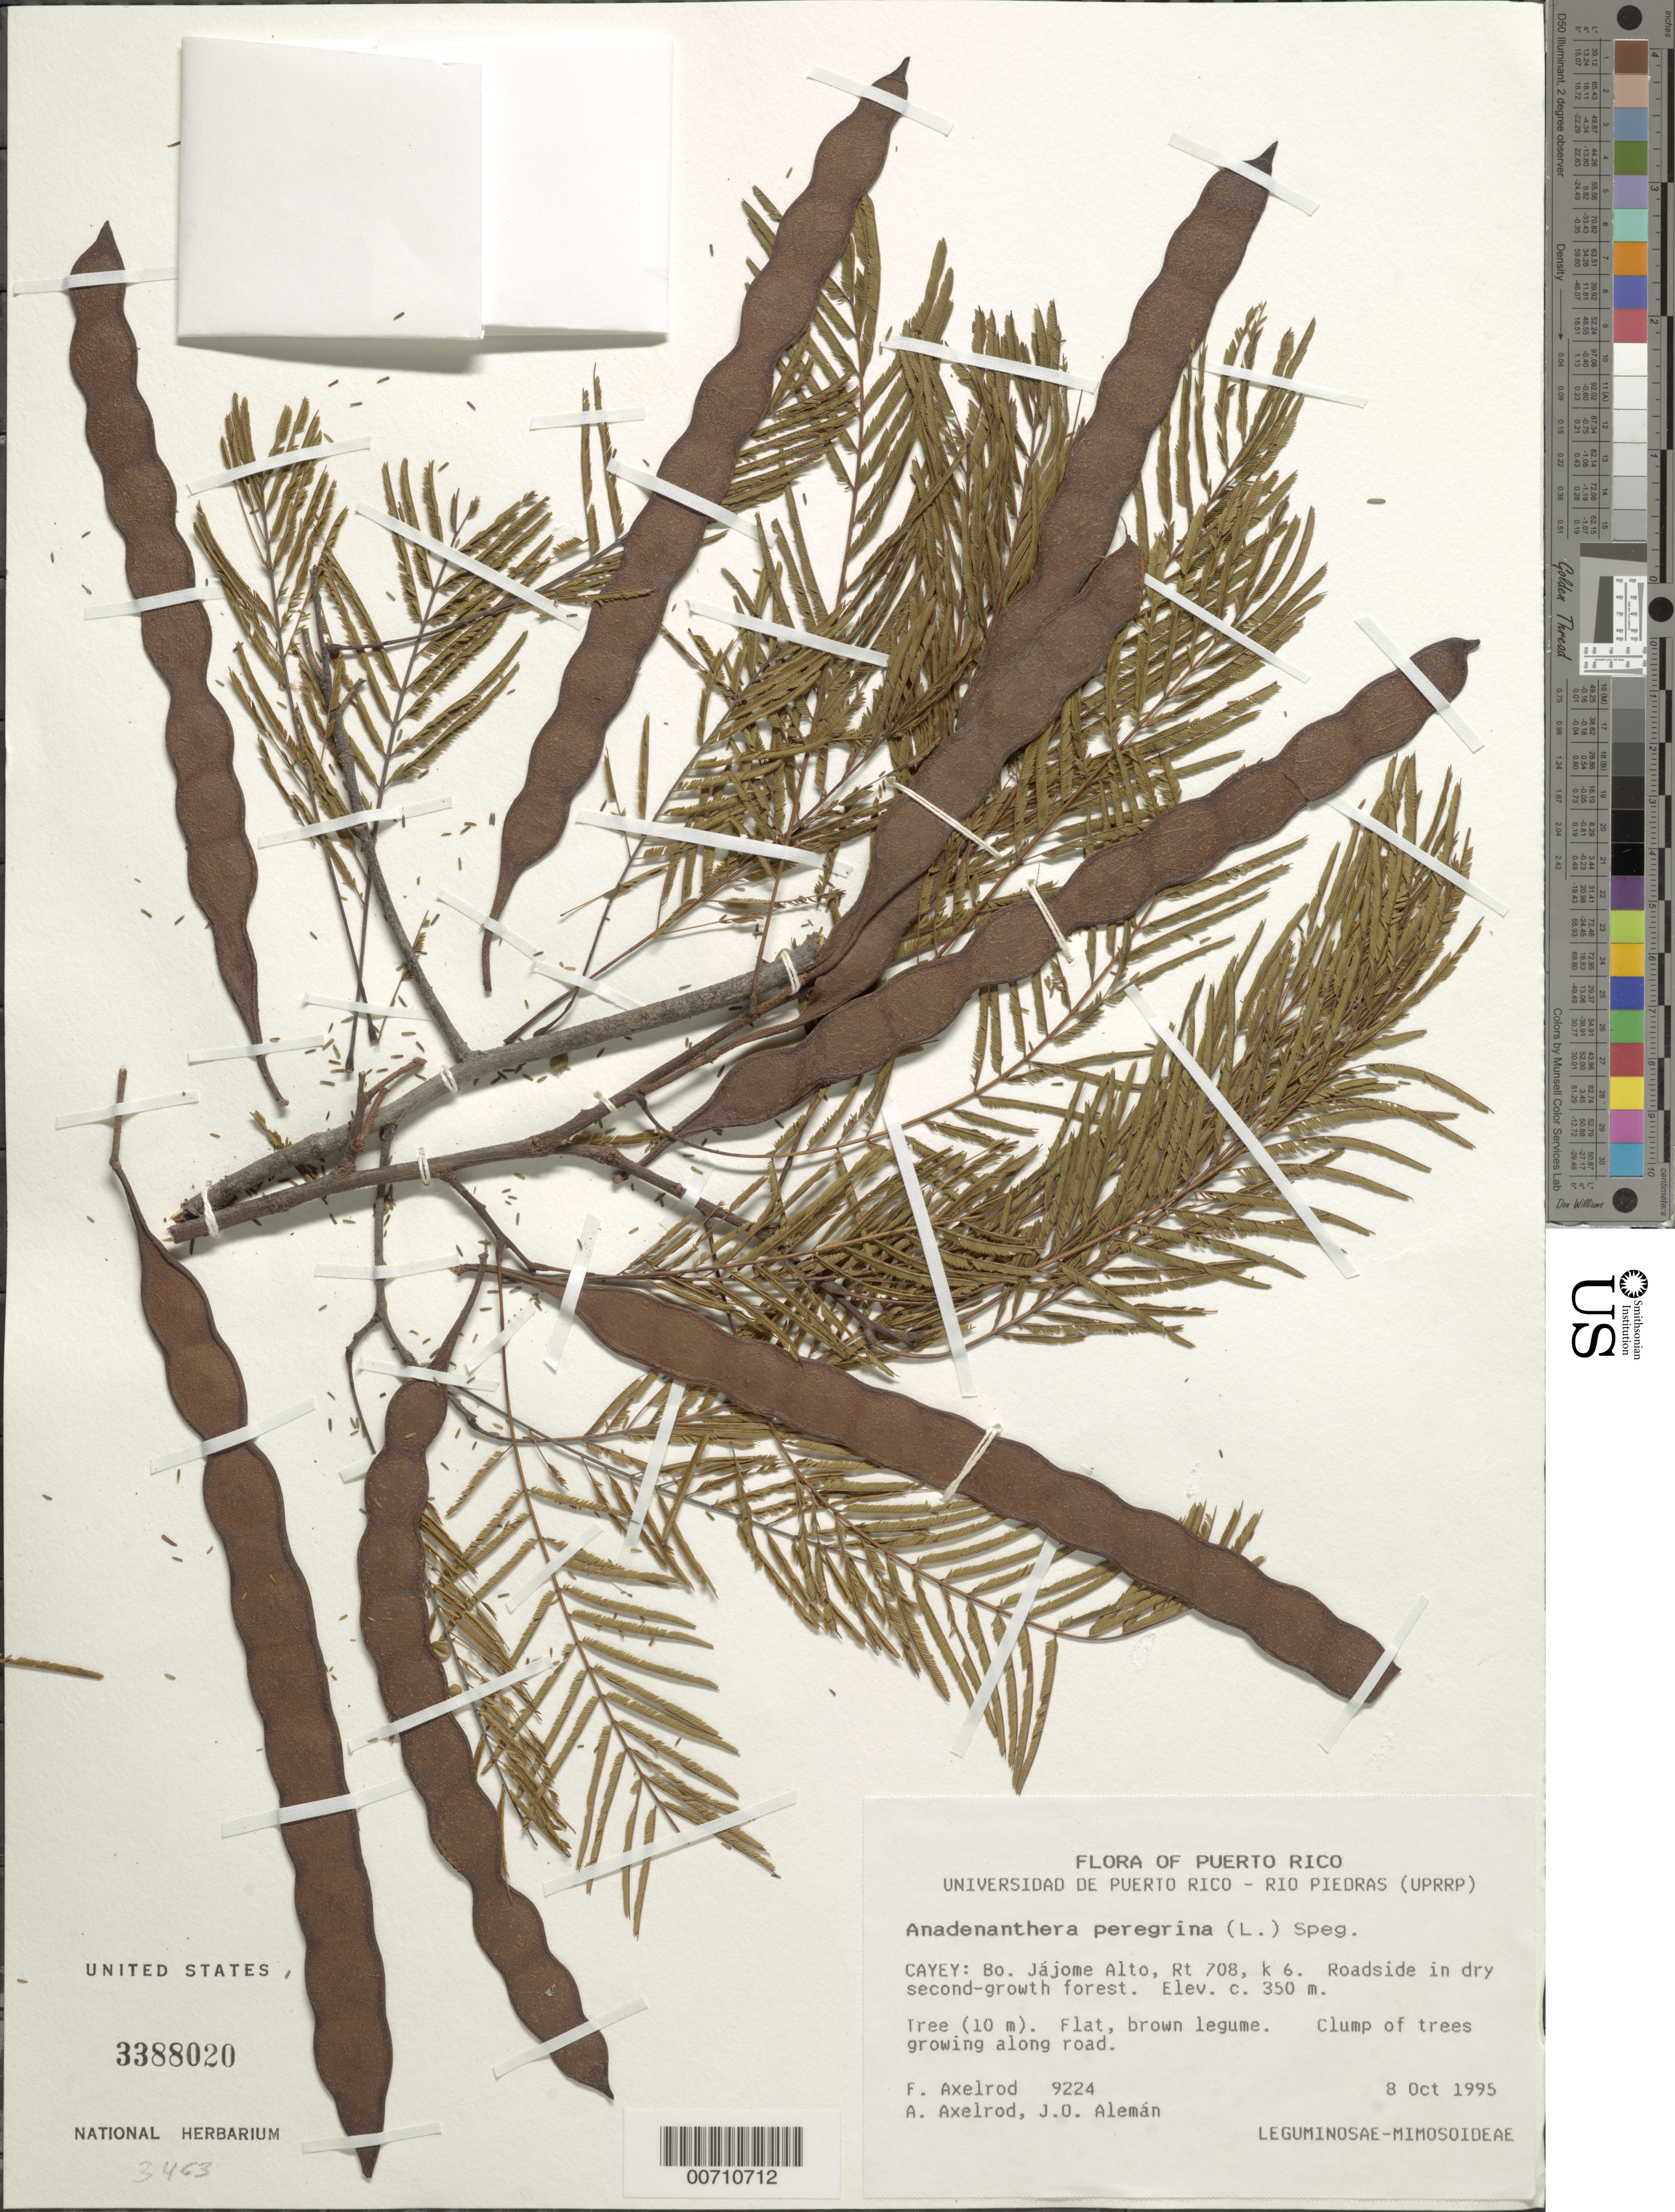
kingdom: Plantae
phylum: Tracheophyta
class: Magnoliopsida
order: Fabales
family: Fabaceae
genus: Anadenanthera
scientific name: Anadenanthera peregrina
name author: (L.) Speg.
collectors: F. S. Axelrod, A. Axelrod & J. Aleman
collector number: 9224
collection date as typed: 08 Oct 1995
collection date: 1995-10-08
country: Puerto Rico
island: Greater Antilles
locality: Cayey: Bo. Jajome Alto, Rt 708, km 6.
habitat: Roadside in dry second-growth forest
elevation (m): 350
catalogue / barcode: US 3388020